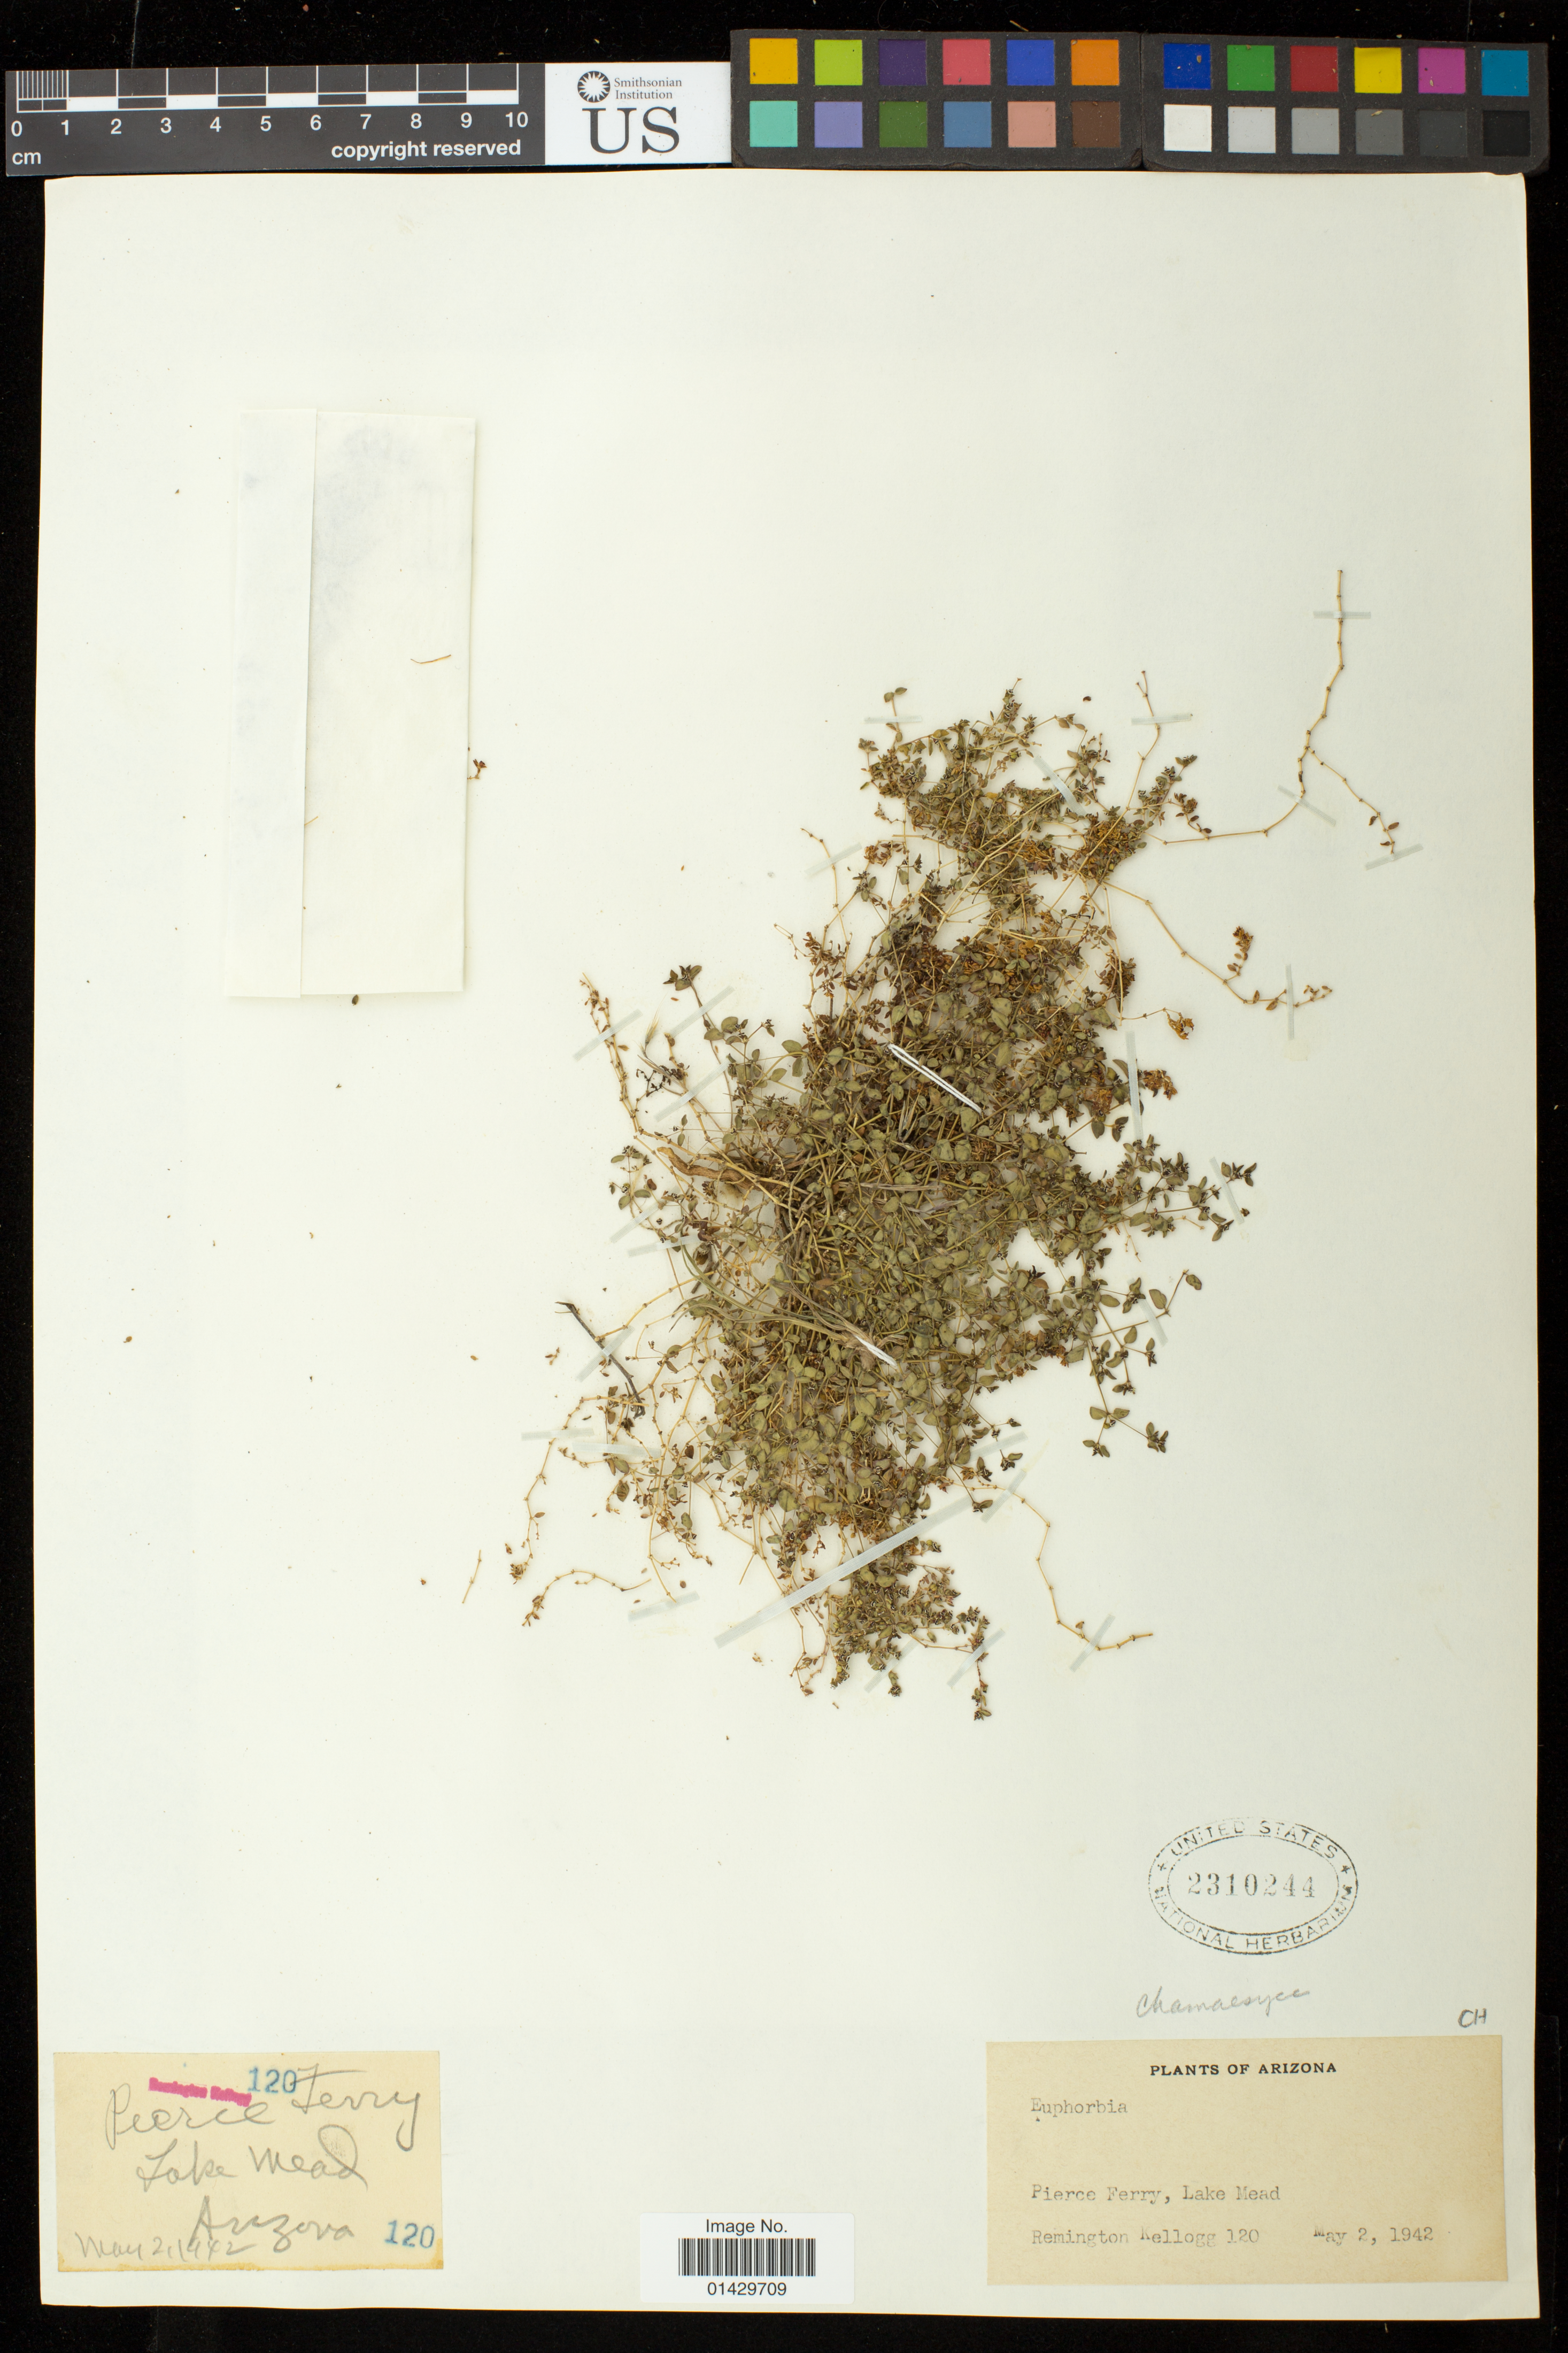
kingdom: Plantae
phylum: Tracheophyta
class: Magnoliopsida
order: Malpighiales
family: Euphorbiaceae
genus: Euphorbia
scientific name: Euphorbia sp.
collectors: R. Kellogg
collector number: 120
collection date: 1942-05-02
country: United States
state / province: Arizona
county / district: Mohave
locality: Pierce Ferry, Lake Mead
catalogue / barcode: US 2310244